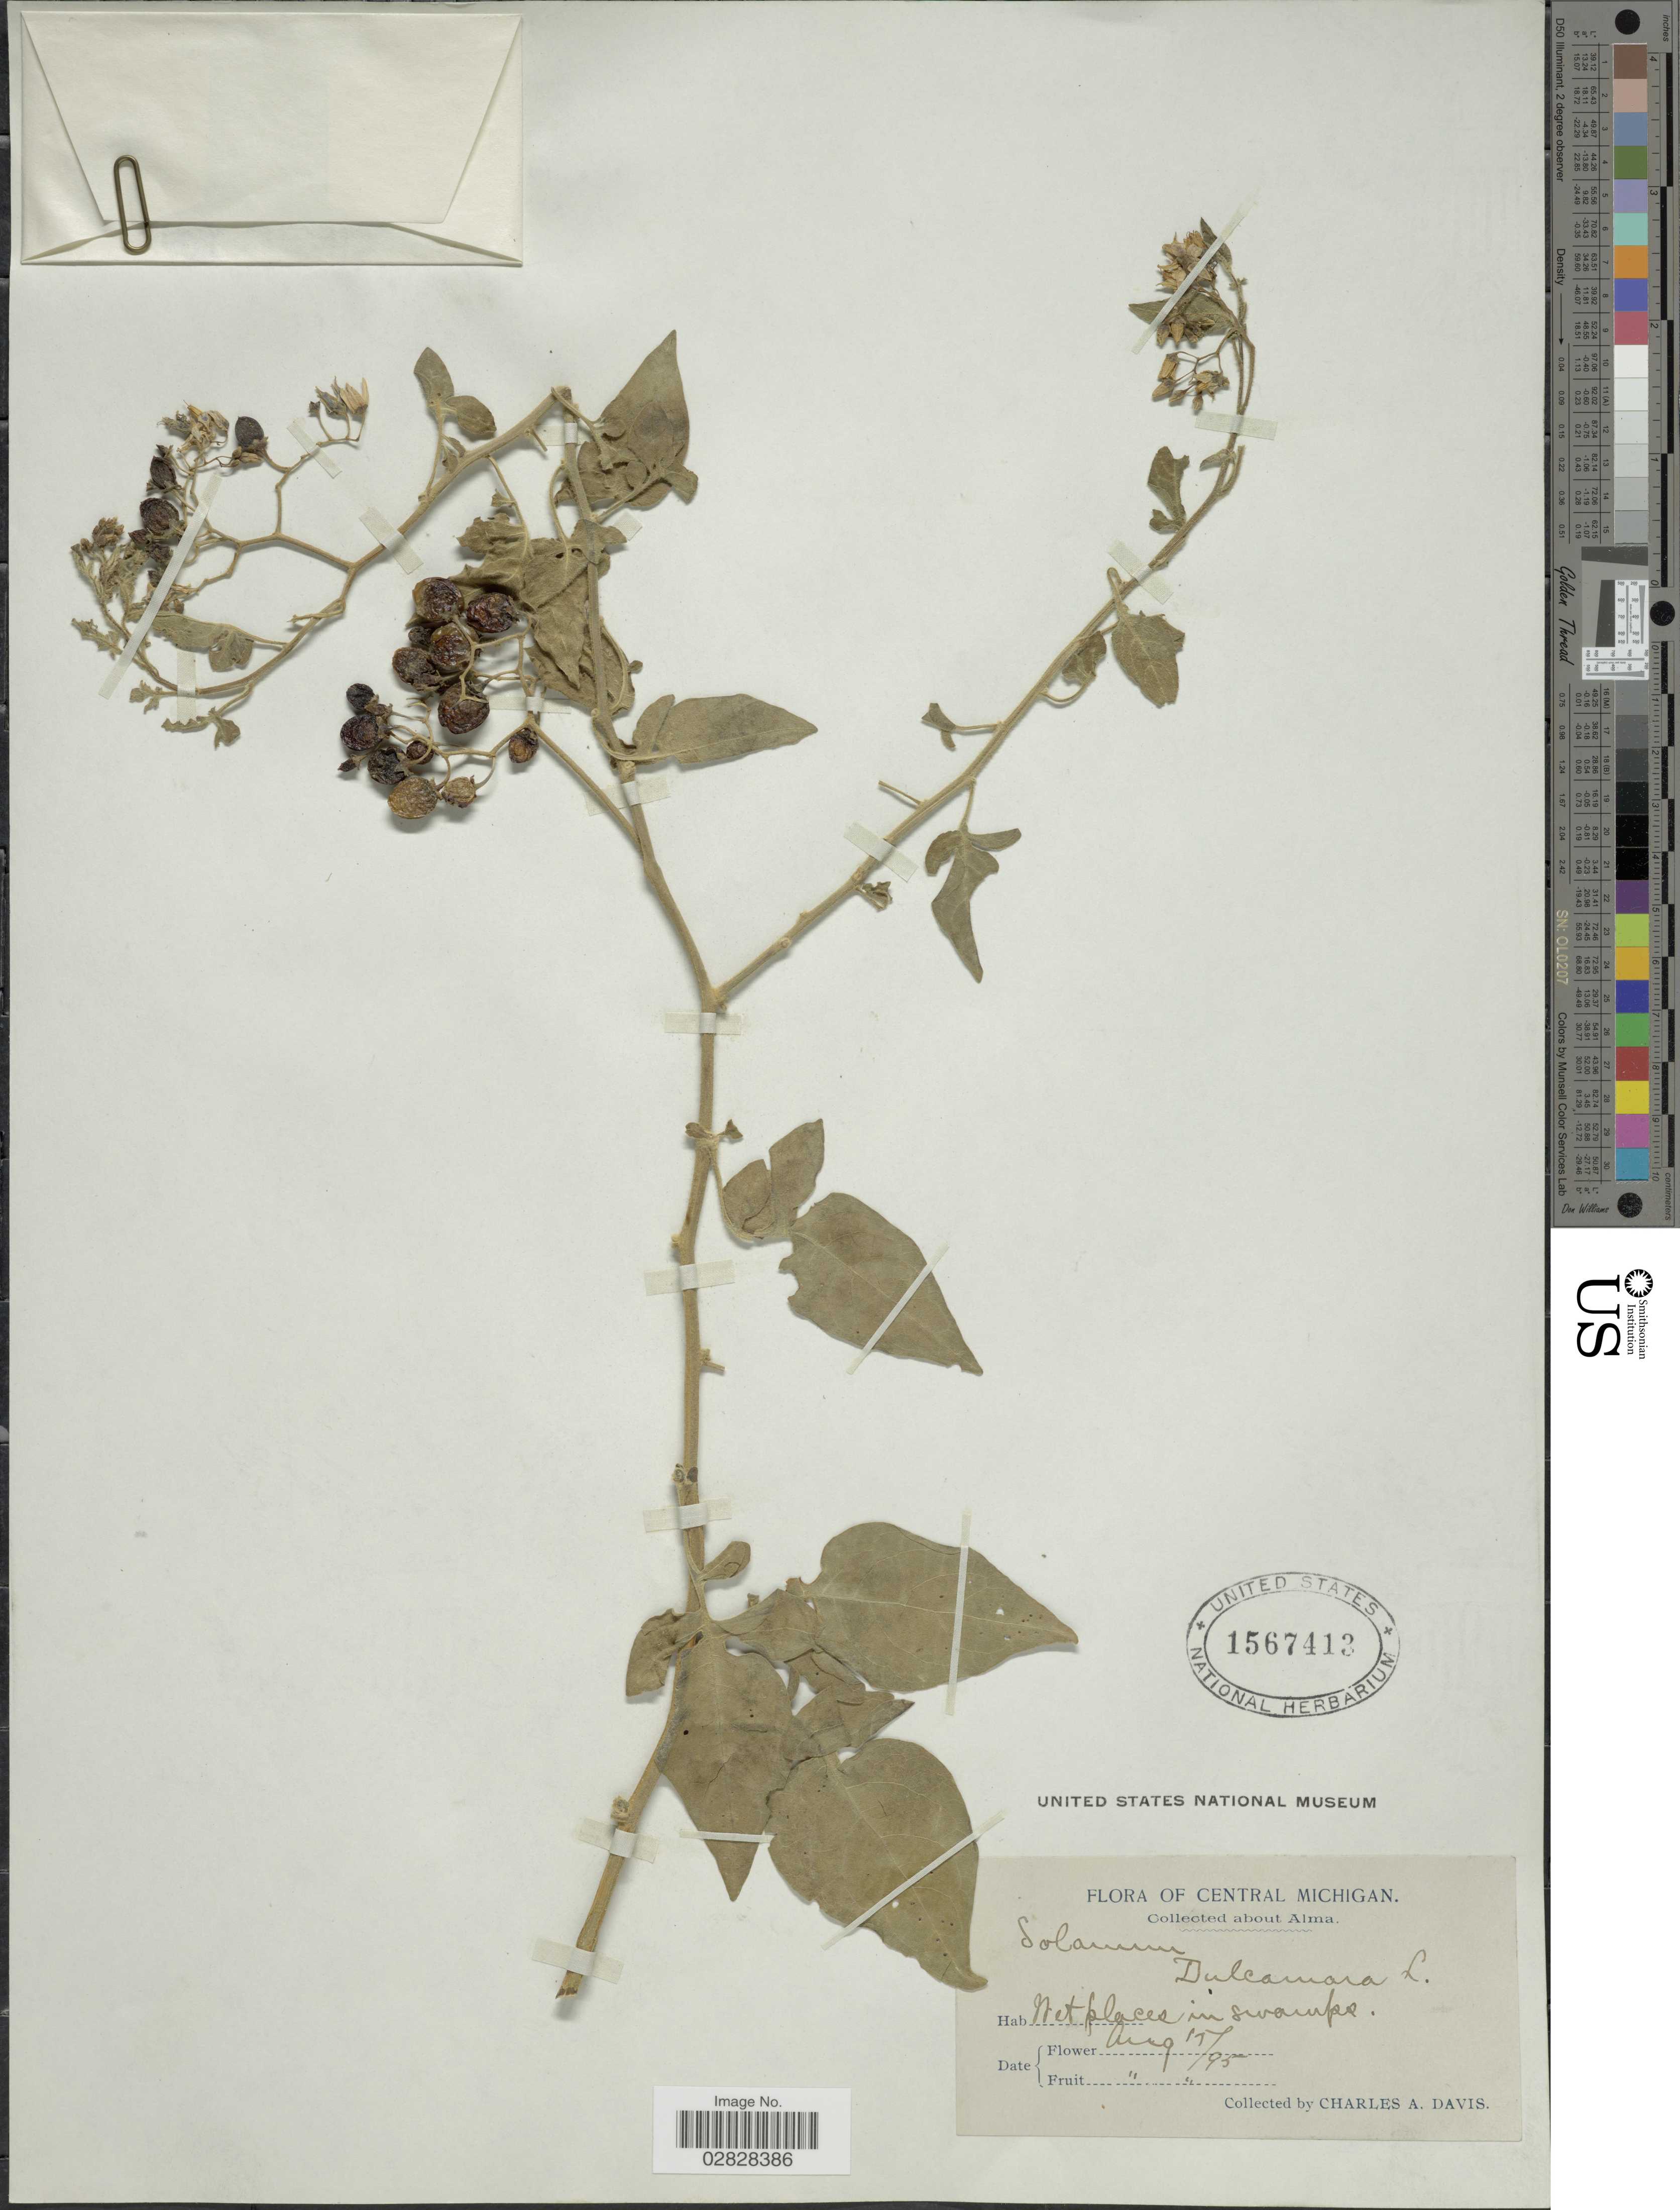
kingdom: Plantae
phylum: Tracheophyta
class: Magnoliopsida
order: Solanales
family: Solanaceae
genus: Solanum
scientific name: Solanum dulcamara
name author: L.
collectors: C. Davis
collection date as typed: Transcribed d/m/y: 15/8/95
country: United States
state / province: Michigan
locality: Central Michigan. Alma.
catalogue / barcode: US 1567413